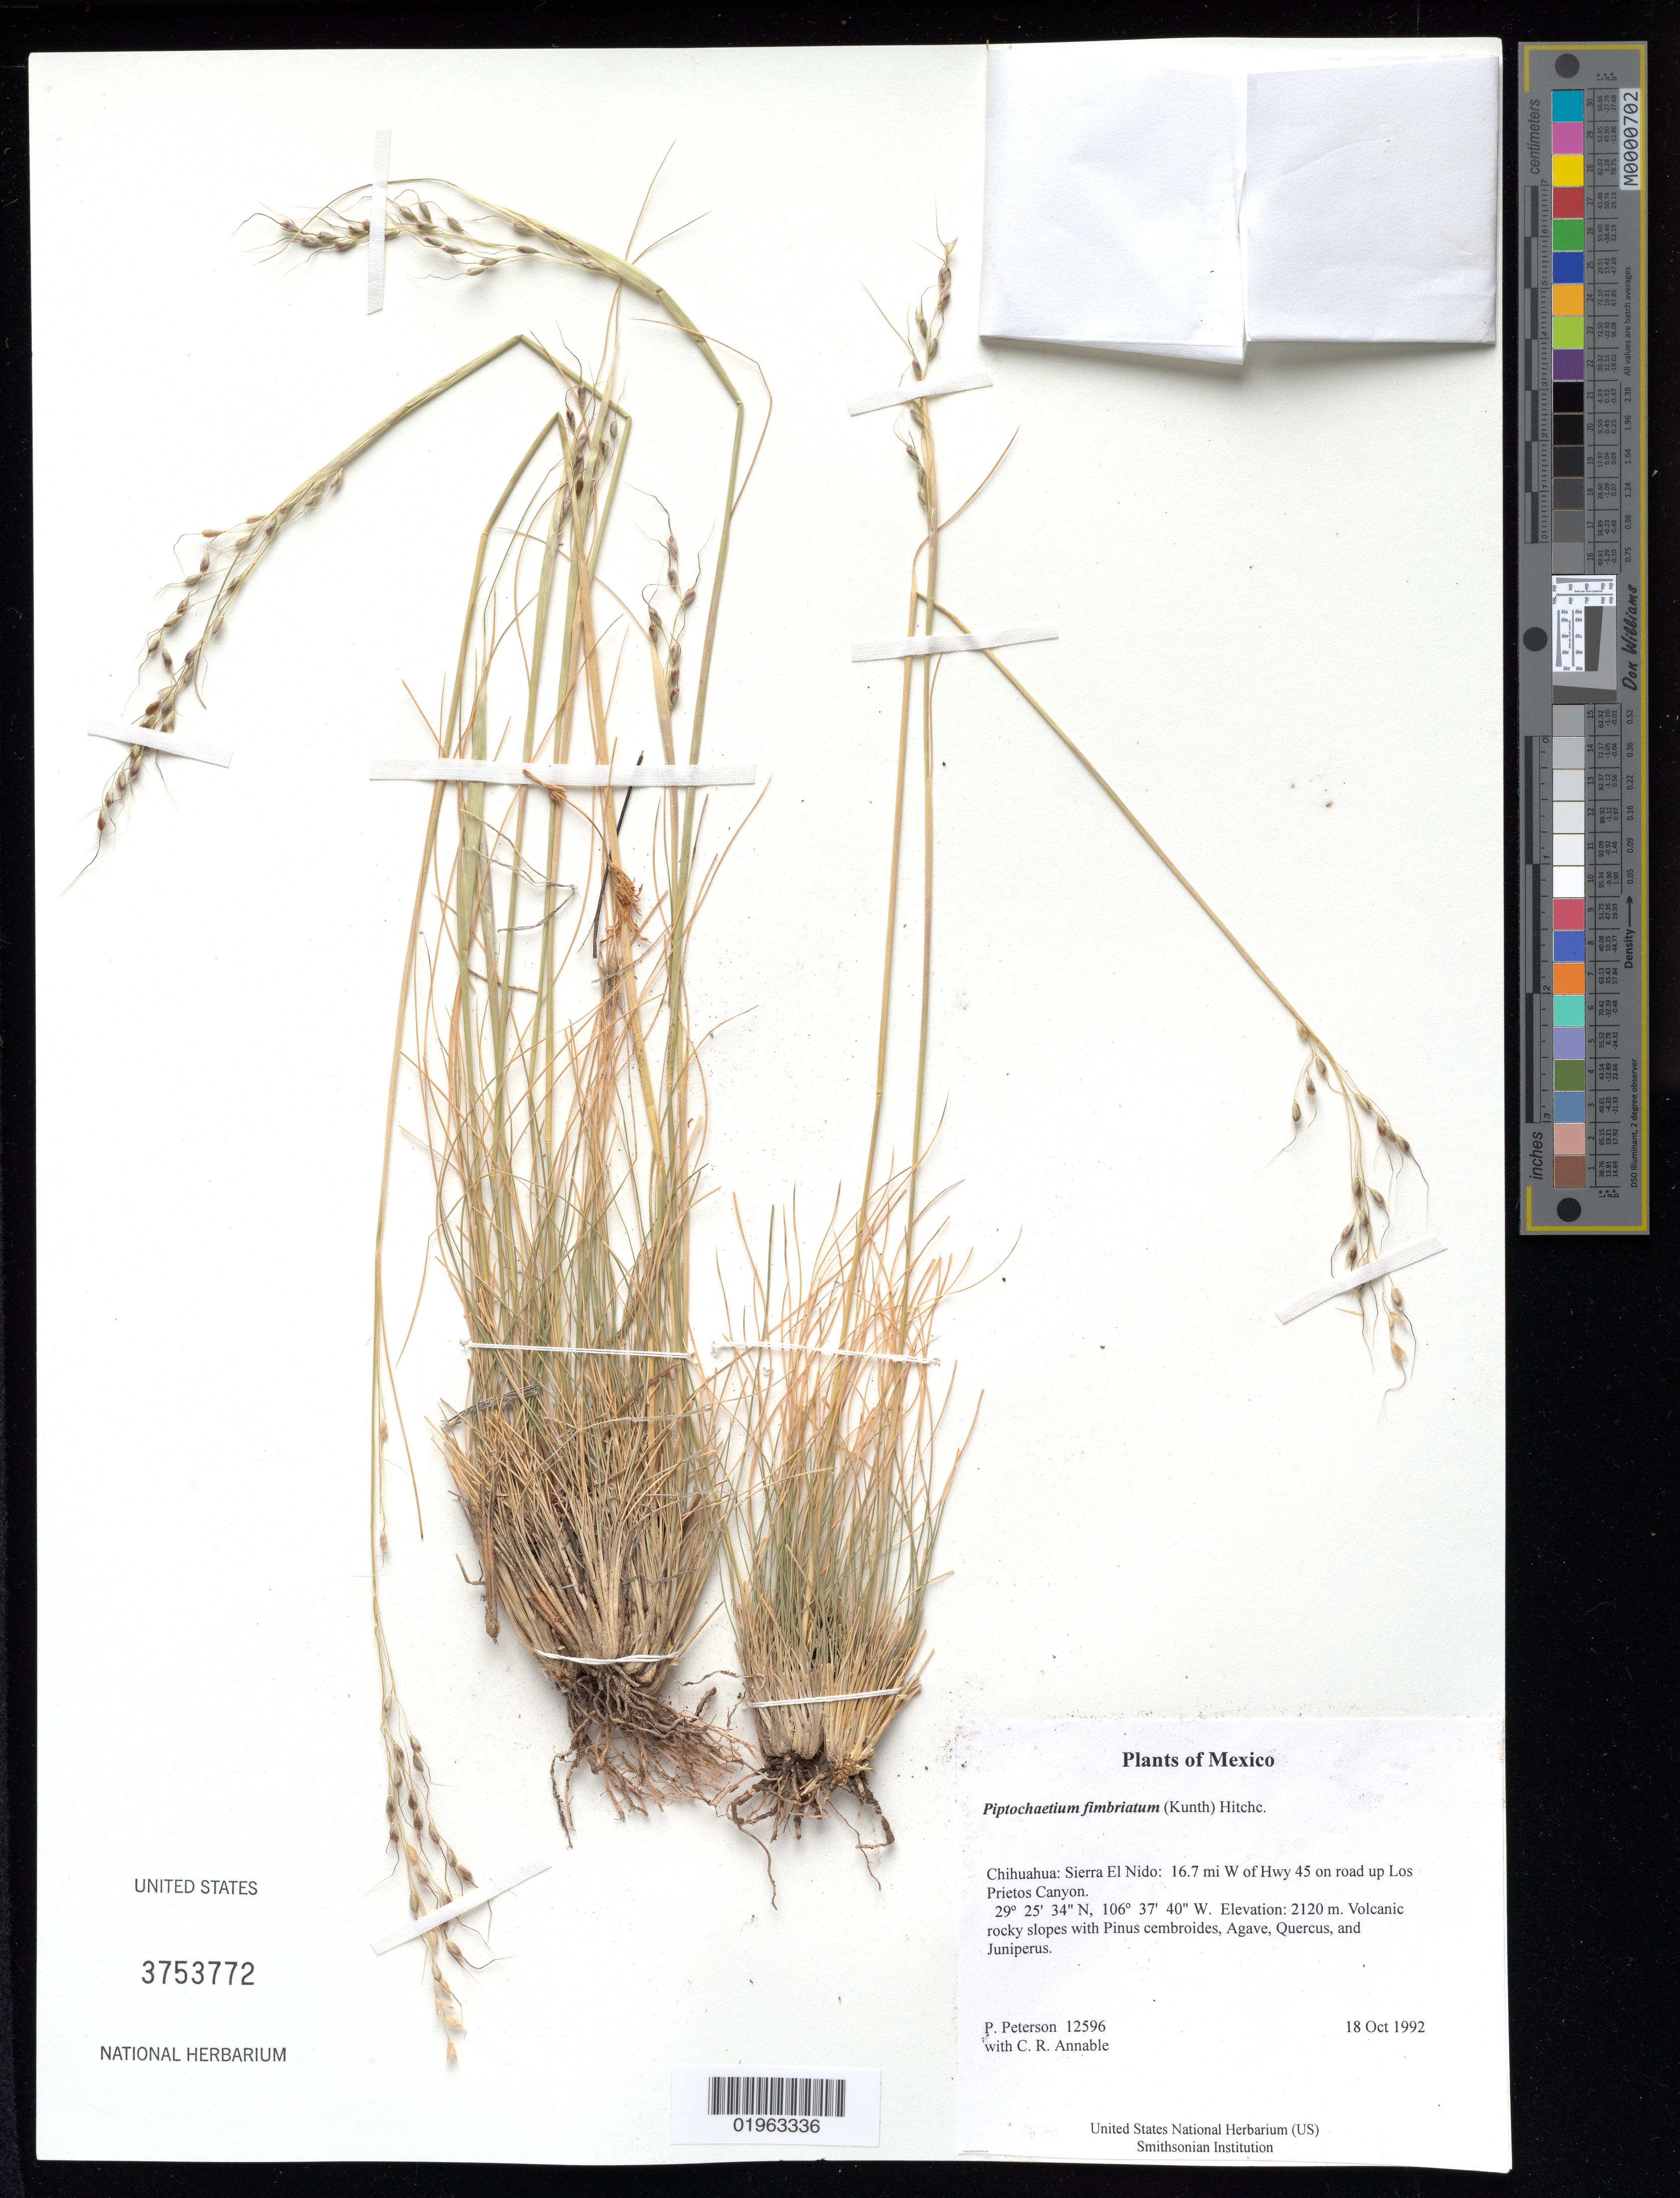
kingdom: Plantae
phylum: Tracheophyta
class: Liliopsida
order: Poales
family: Poaceae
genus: Piptochaetium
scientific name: Piptochaetium fimbriatum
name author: (Kunth) Hitchc.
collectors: P. M. Peterson & C. R. Annable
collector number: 12596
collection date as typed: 18 Oct 1992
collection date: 1992-10-18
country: Mexico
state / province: Chihuahua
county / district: Sierra El Nido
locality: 16.7 mi W of Hwy 45 on road up Los Prietos Canyon.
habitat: Volcanic rocky slopes with Pinus cembroides, Agave, Quercus, and Juniperus.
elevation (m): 2120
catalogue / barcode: US 3753772